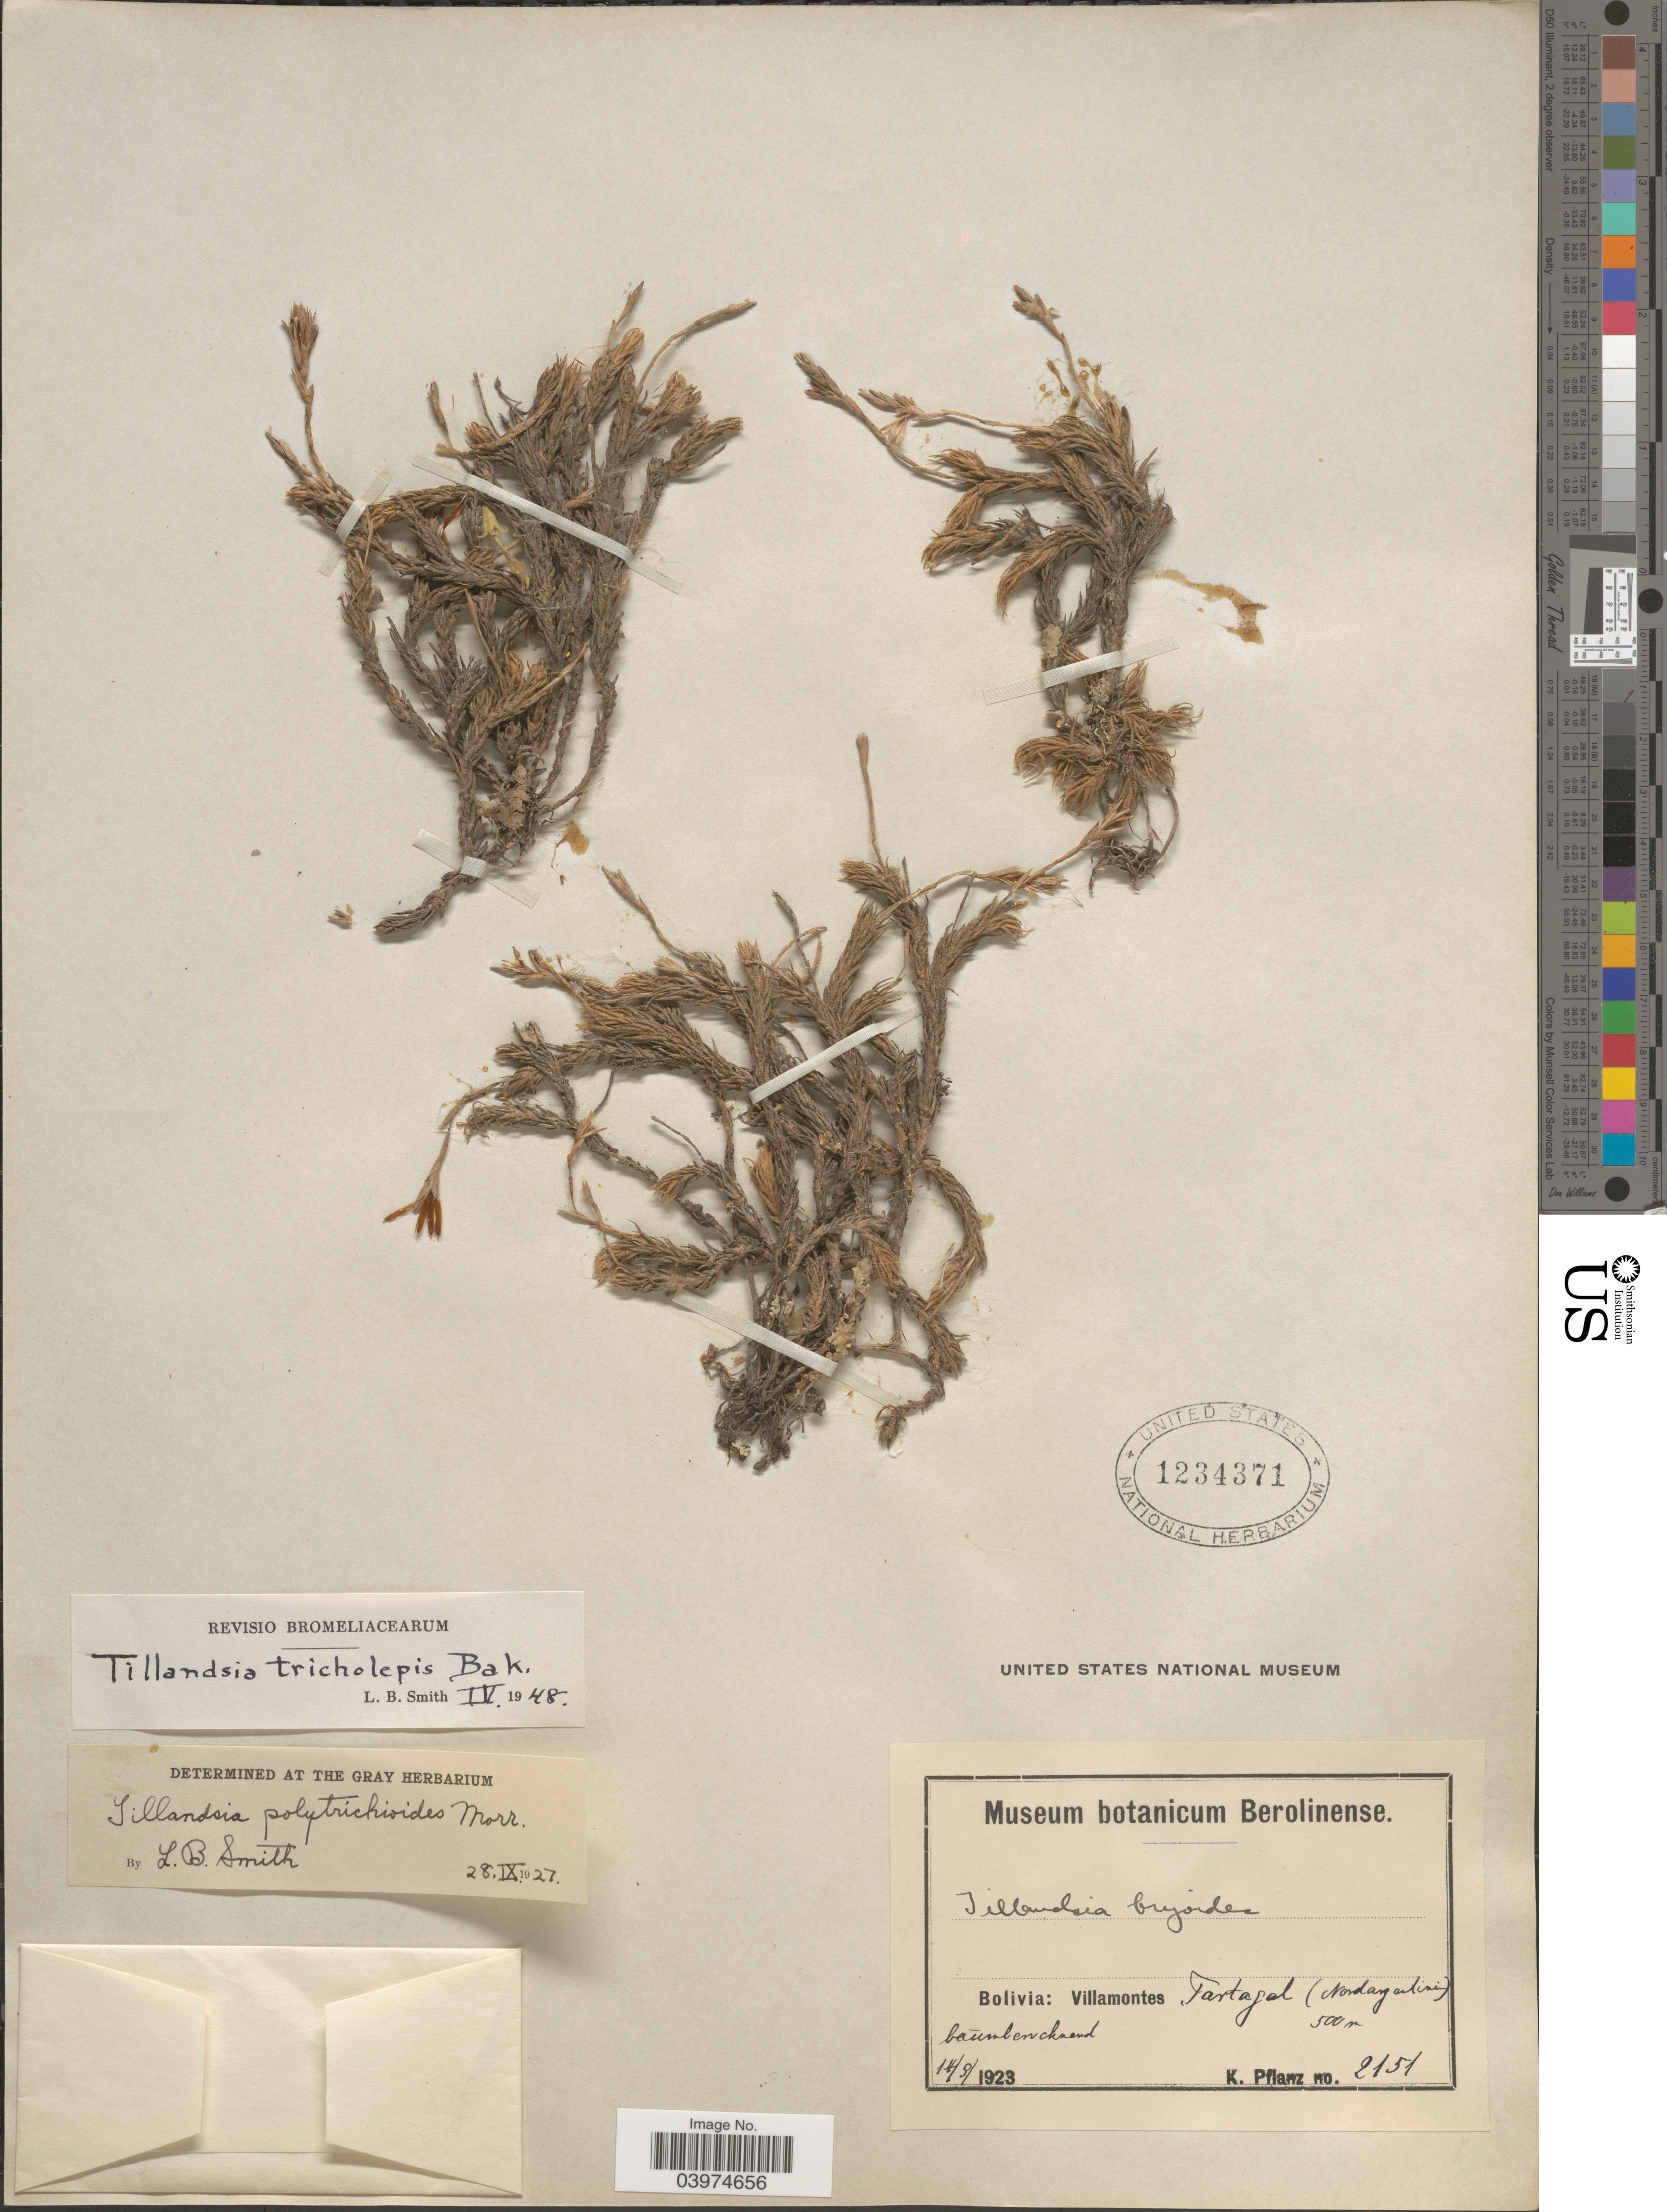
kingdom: Plantae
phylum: Tracheophyta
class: Liliopsida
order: Poales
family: Bromeliaceae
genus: Tillandsia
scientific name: Tillandsia tricholepis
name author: Baker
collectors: K. Pflanz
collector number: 2151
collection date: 1923-09-14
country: Bolivia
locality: Villamontes. Tartagal (Nordayantini).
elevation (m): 500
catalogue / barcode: US 1234371